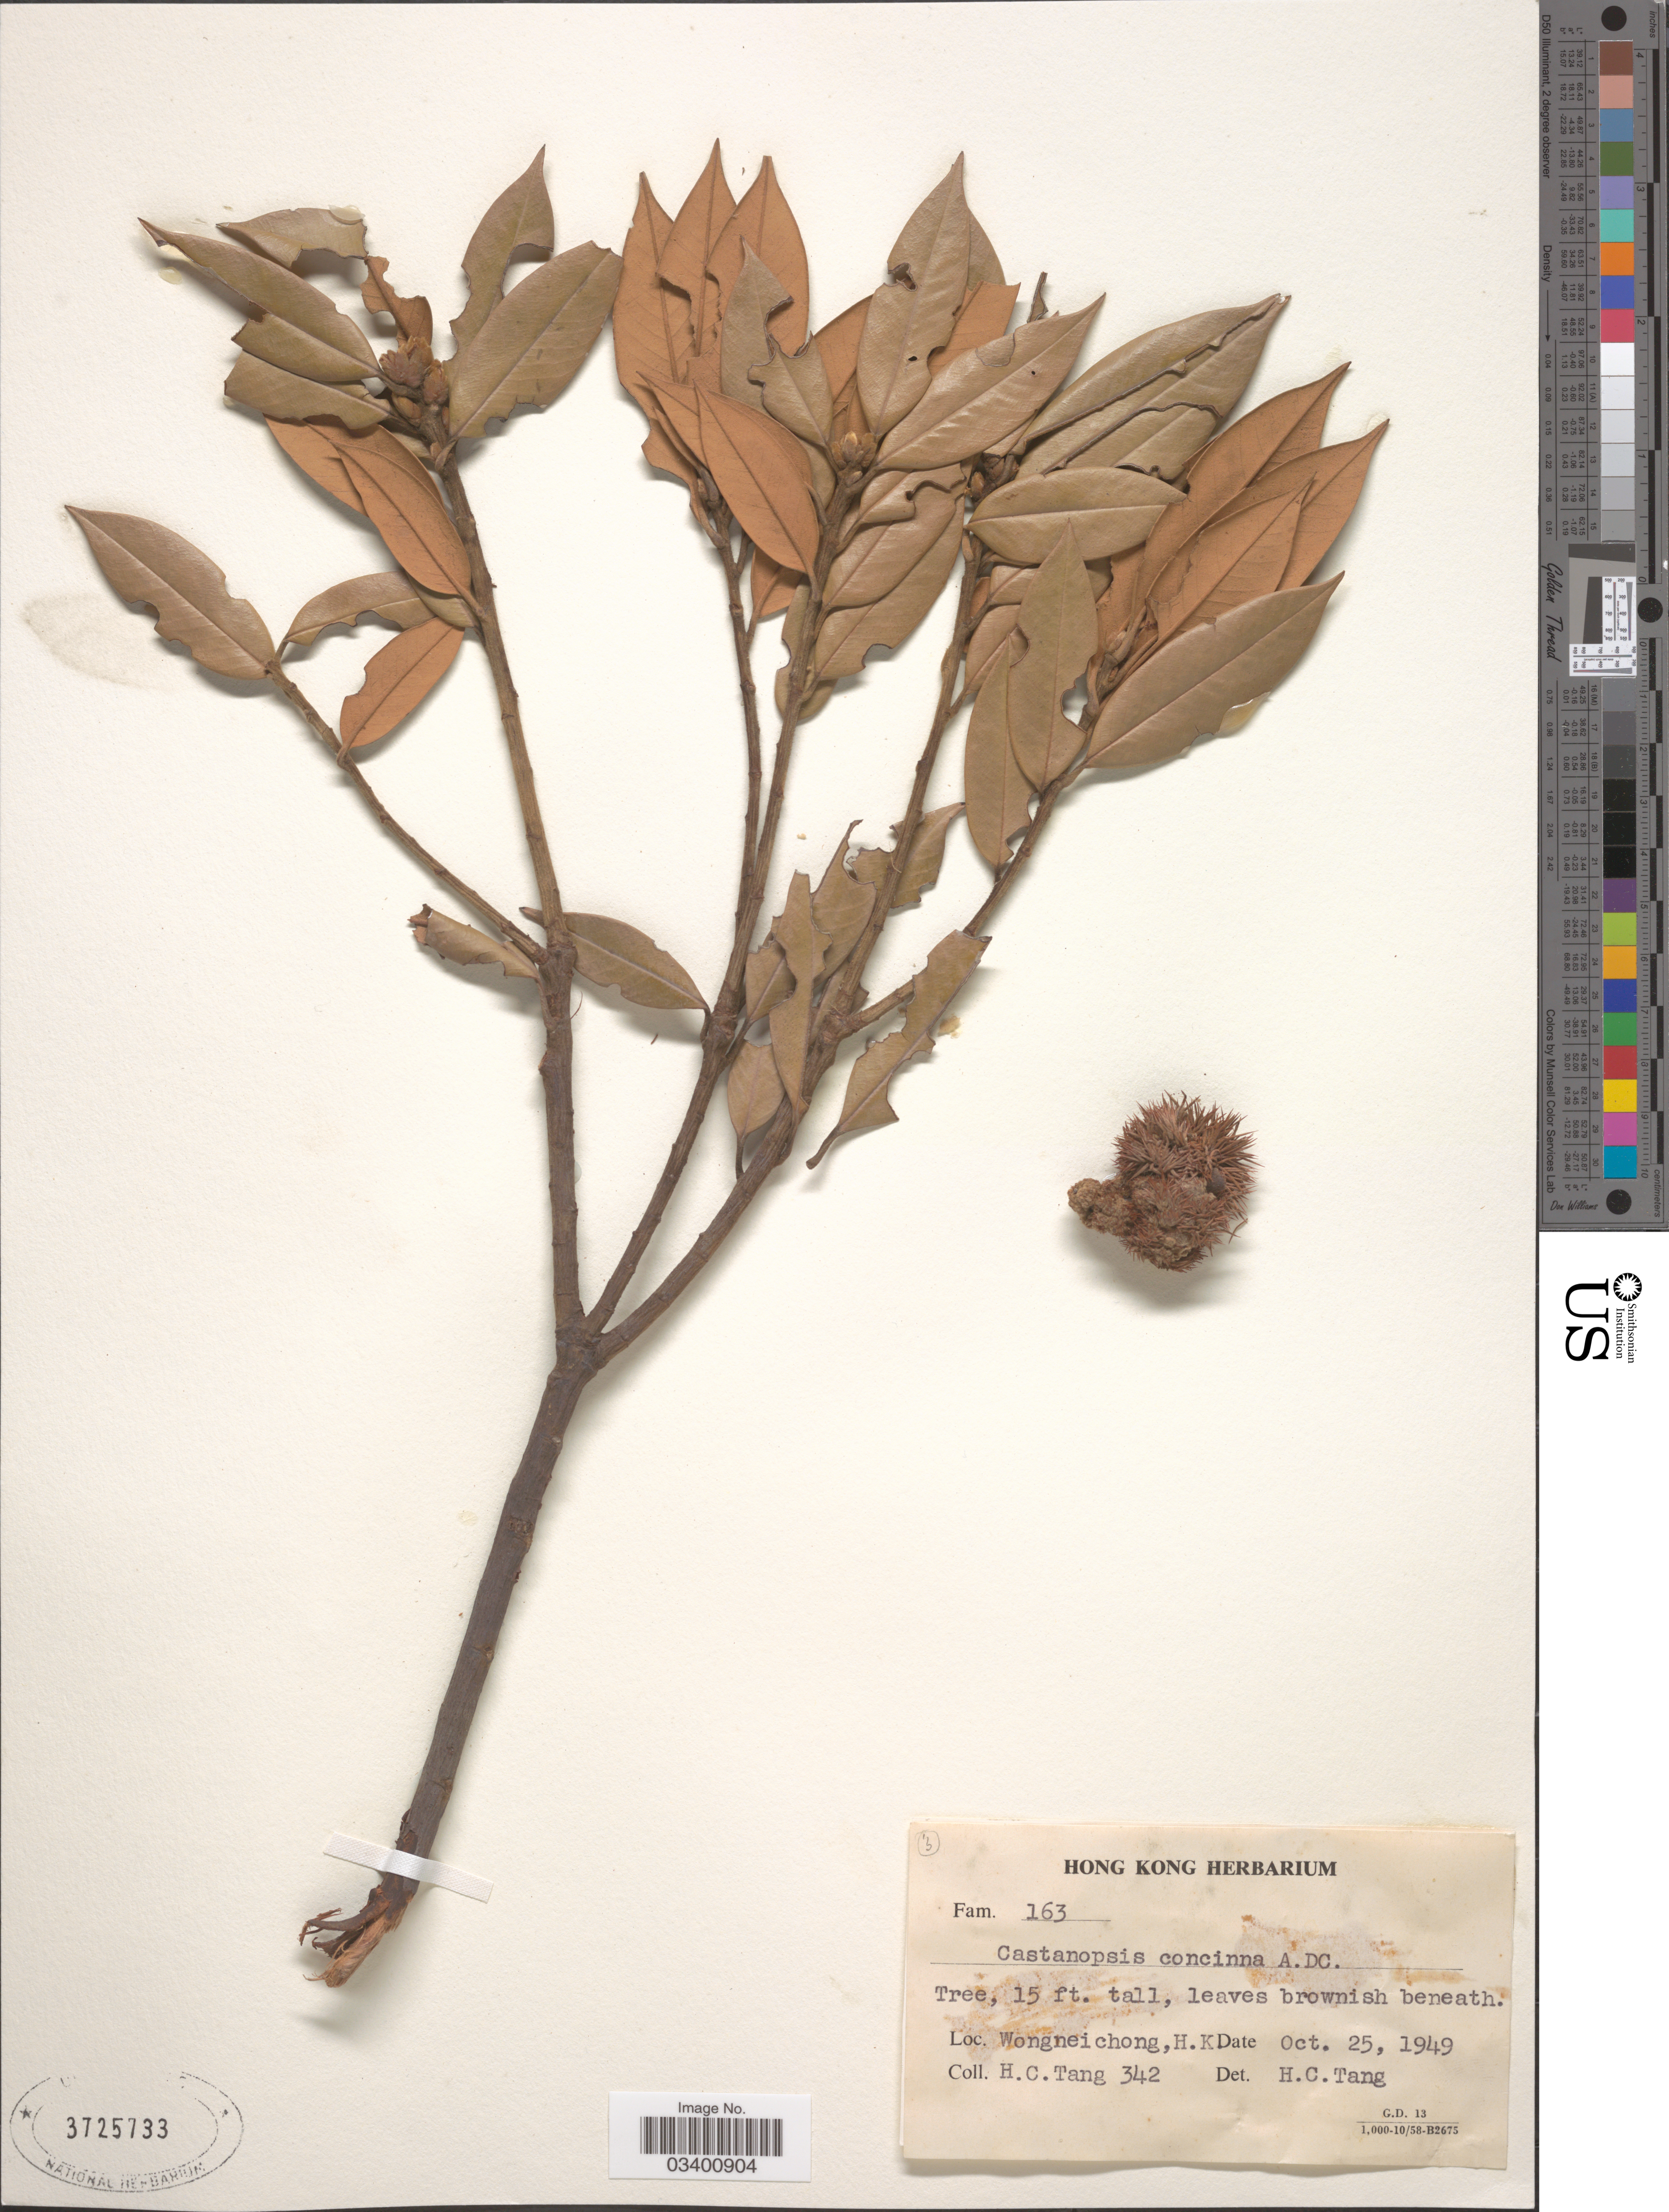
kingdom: Plantae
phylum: Tracheophyta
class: Magnoliopsida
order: Fagales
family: Fagaceae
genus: Castanopsis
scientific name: Castanopsis concinna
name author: (Champ. & Benth.) A. DC.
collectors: H. Tang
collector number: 342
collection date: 1949-10-25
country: China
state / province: Hong Kong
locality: Wongnei chong.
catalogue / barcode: US 3725733